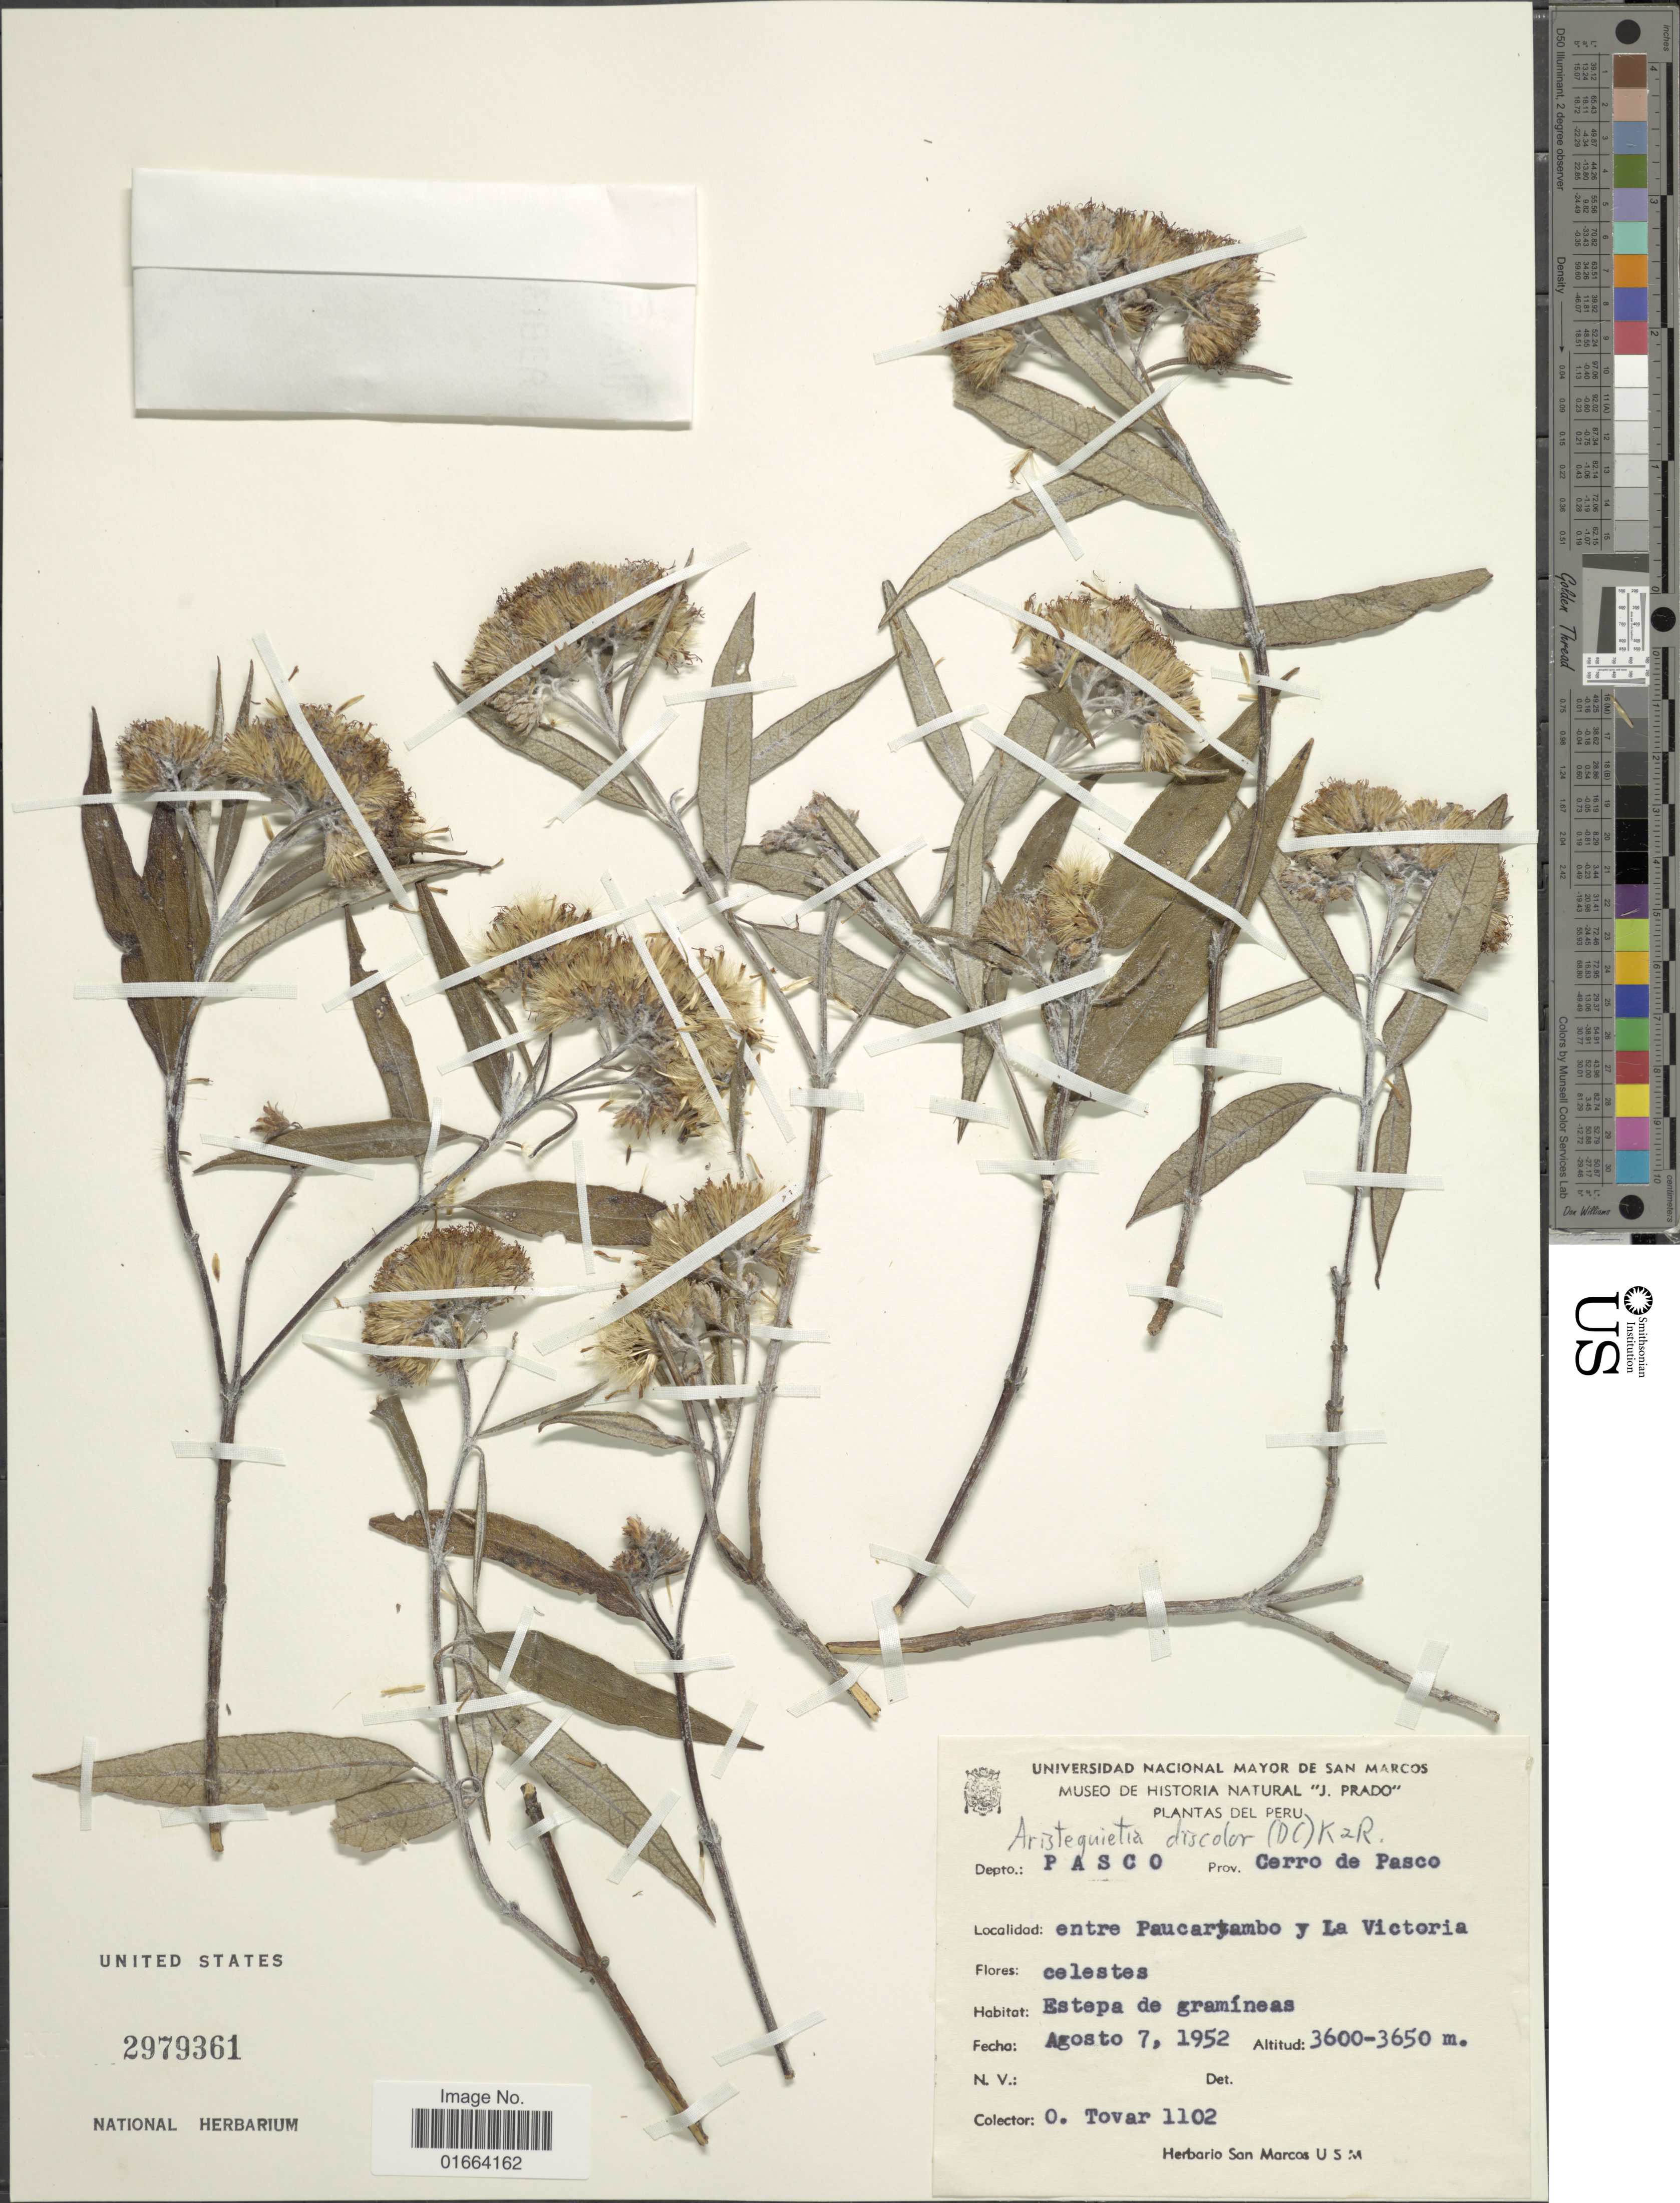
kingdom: Plantae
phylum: Tracheophyta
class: Magnoliopsida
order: Asterales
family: Asteraceae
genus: Aristeguietia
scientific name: Aristeguietia discolor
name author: (DC.) R.M. King & H. Rob.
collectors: Ó. Tovar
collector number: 1102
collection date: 1952-08-07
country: Peru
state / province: Pasco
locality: Entre Paucartambo y La Victoria, Prov. Cerro de Pasco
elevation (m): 3600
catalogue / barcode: US 2979361